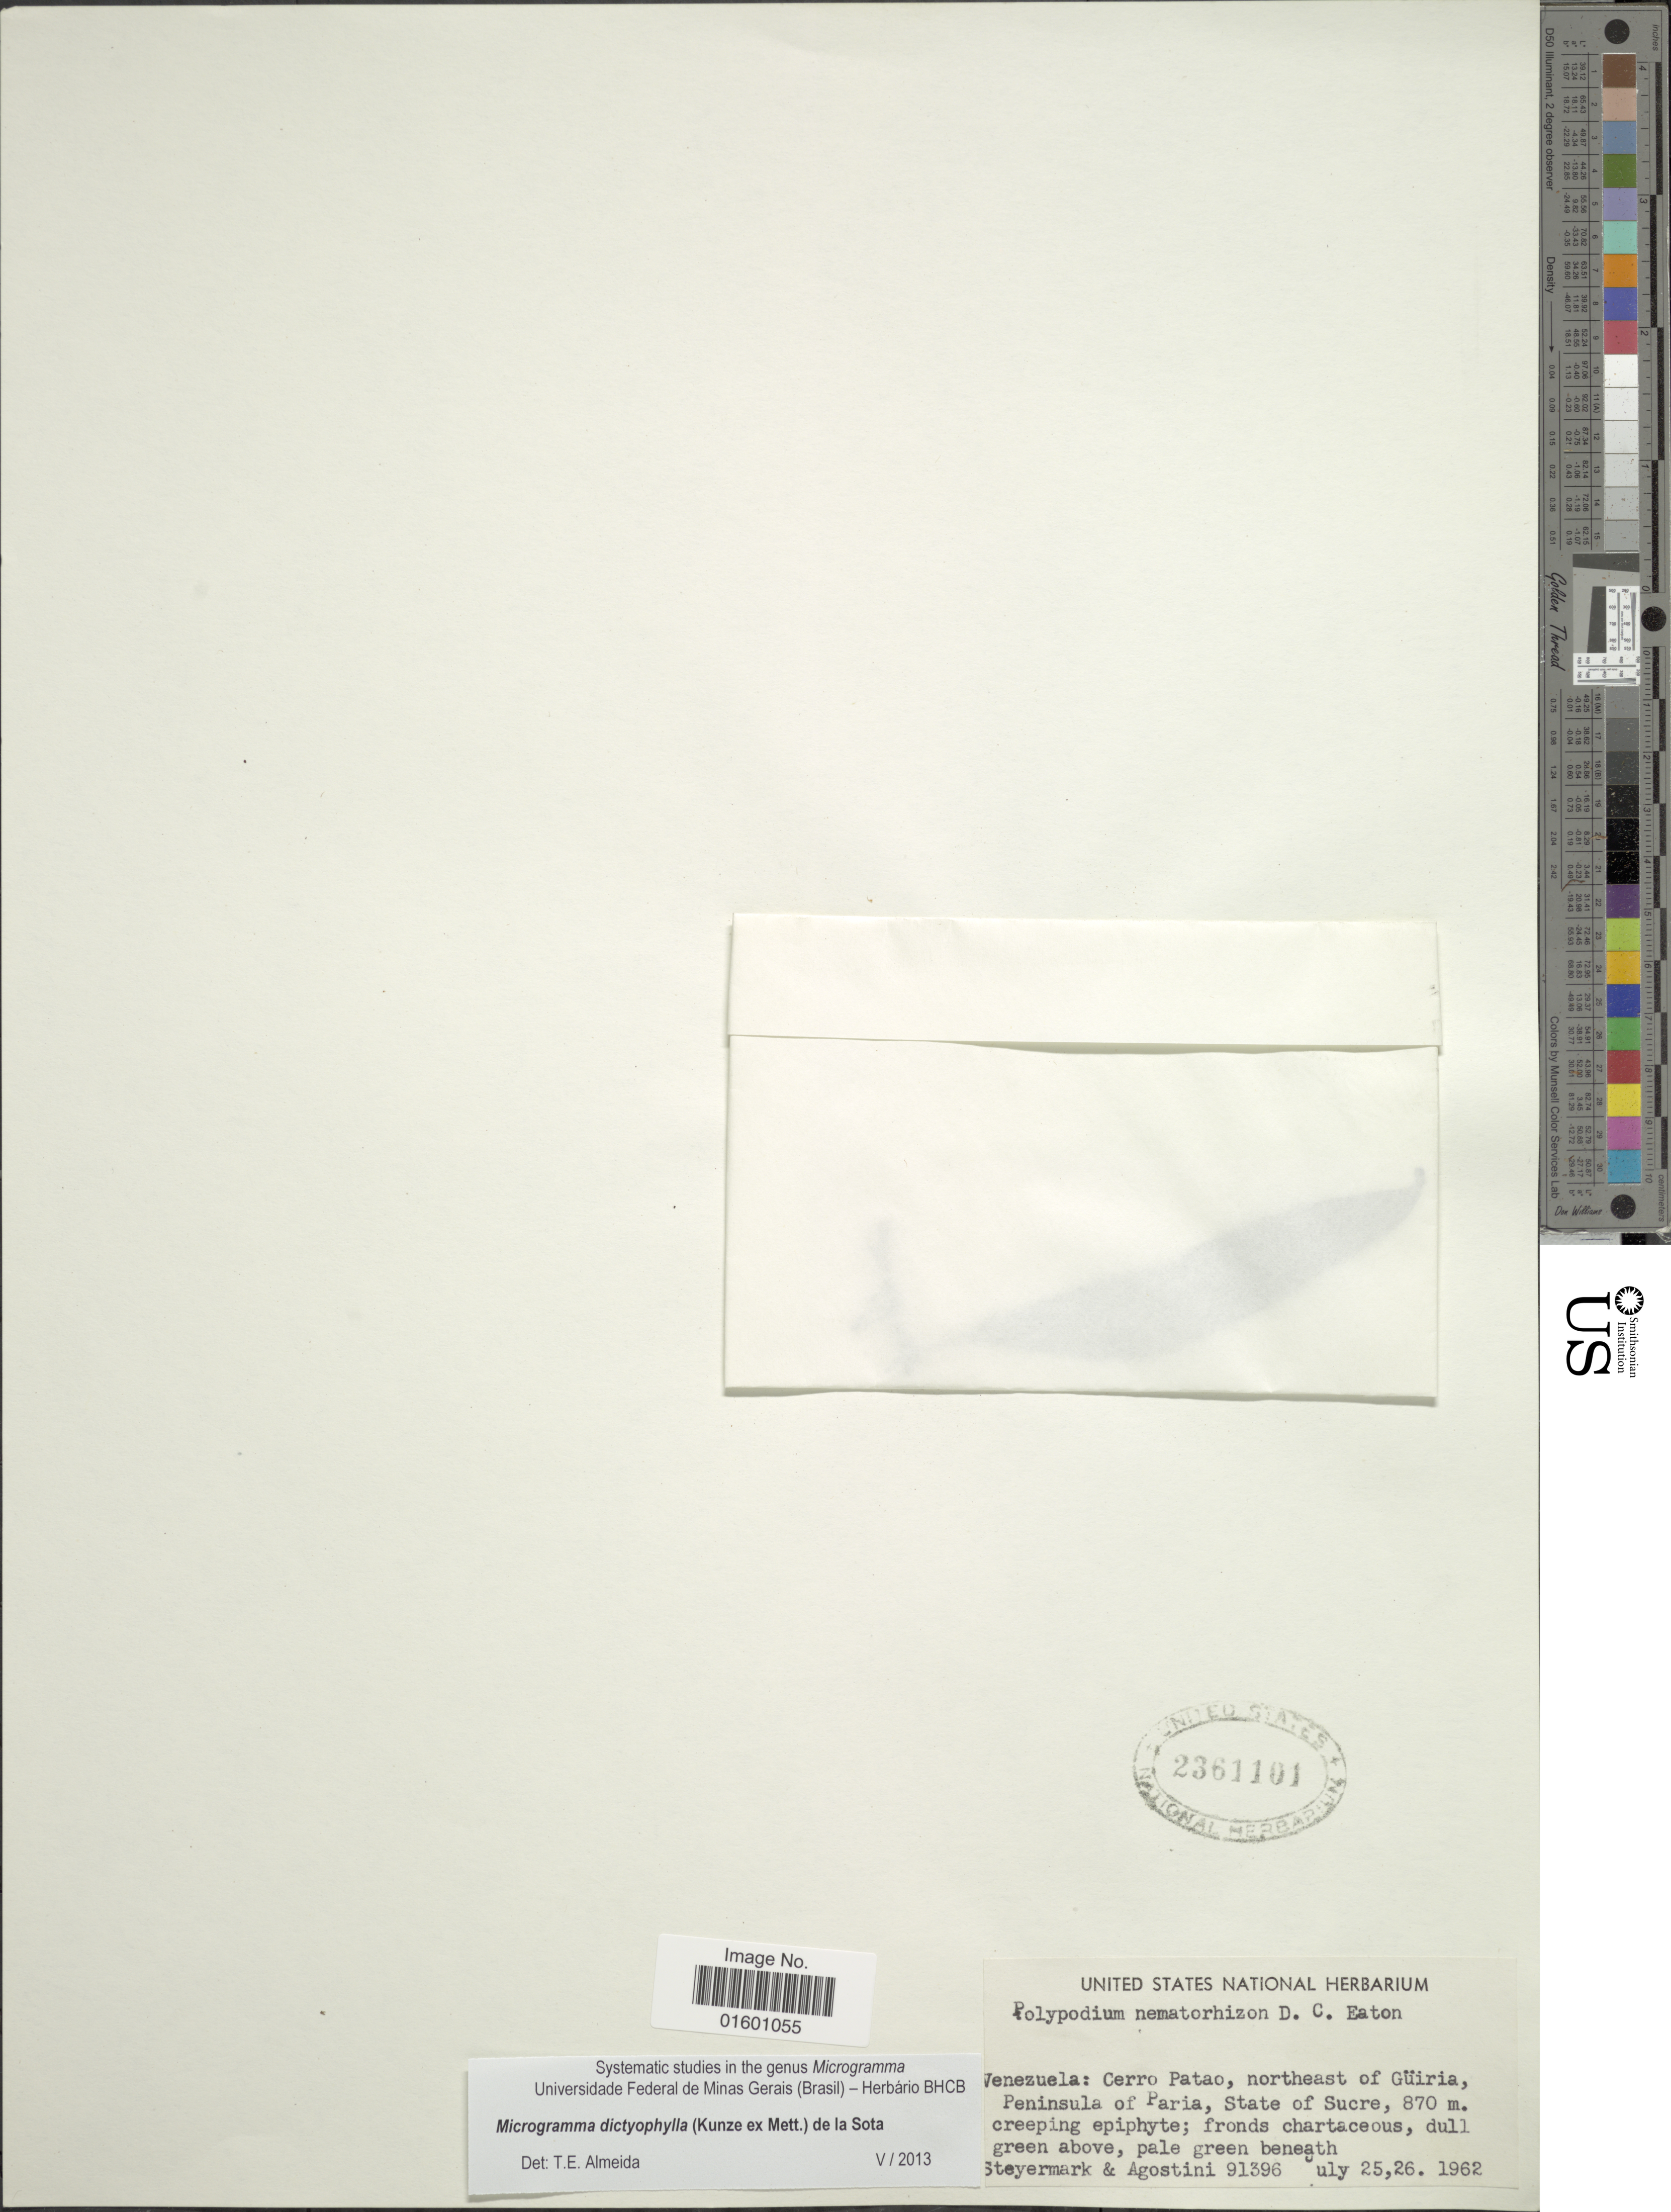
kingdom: Plantae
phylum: Tracheophyta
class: Polypodiopsida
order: Polypodiales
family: Polypodiaceae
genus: Microgramma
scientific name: Microgramma dictyophylla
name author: (Kunze ex Mett.) de la Sota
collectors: Steyermark, -- & Agostini, --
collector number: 91396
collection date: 1962-07-25/1962-07-26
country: Venezuela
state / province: Sucre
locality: Cerro Patao, northeast of Guiria, Peninsula of Paria, 870 m creeping epiphyte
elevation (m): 870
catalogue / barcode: US 2361101